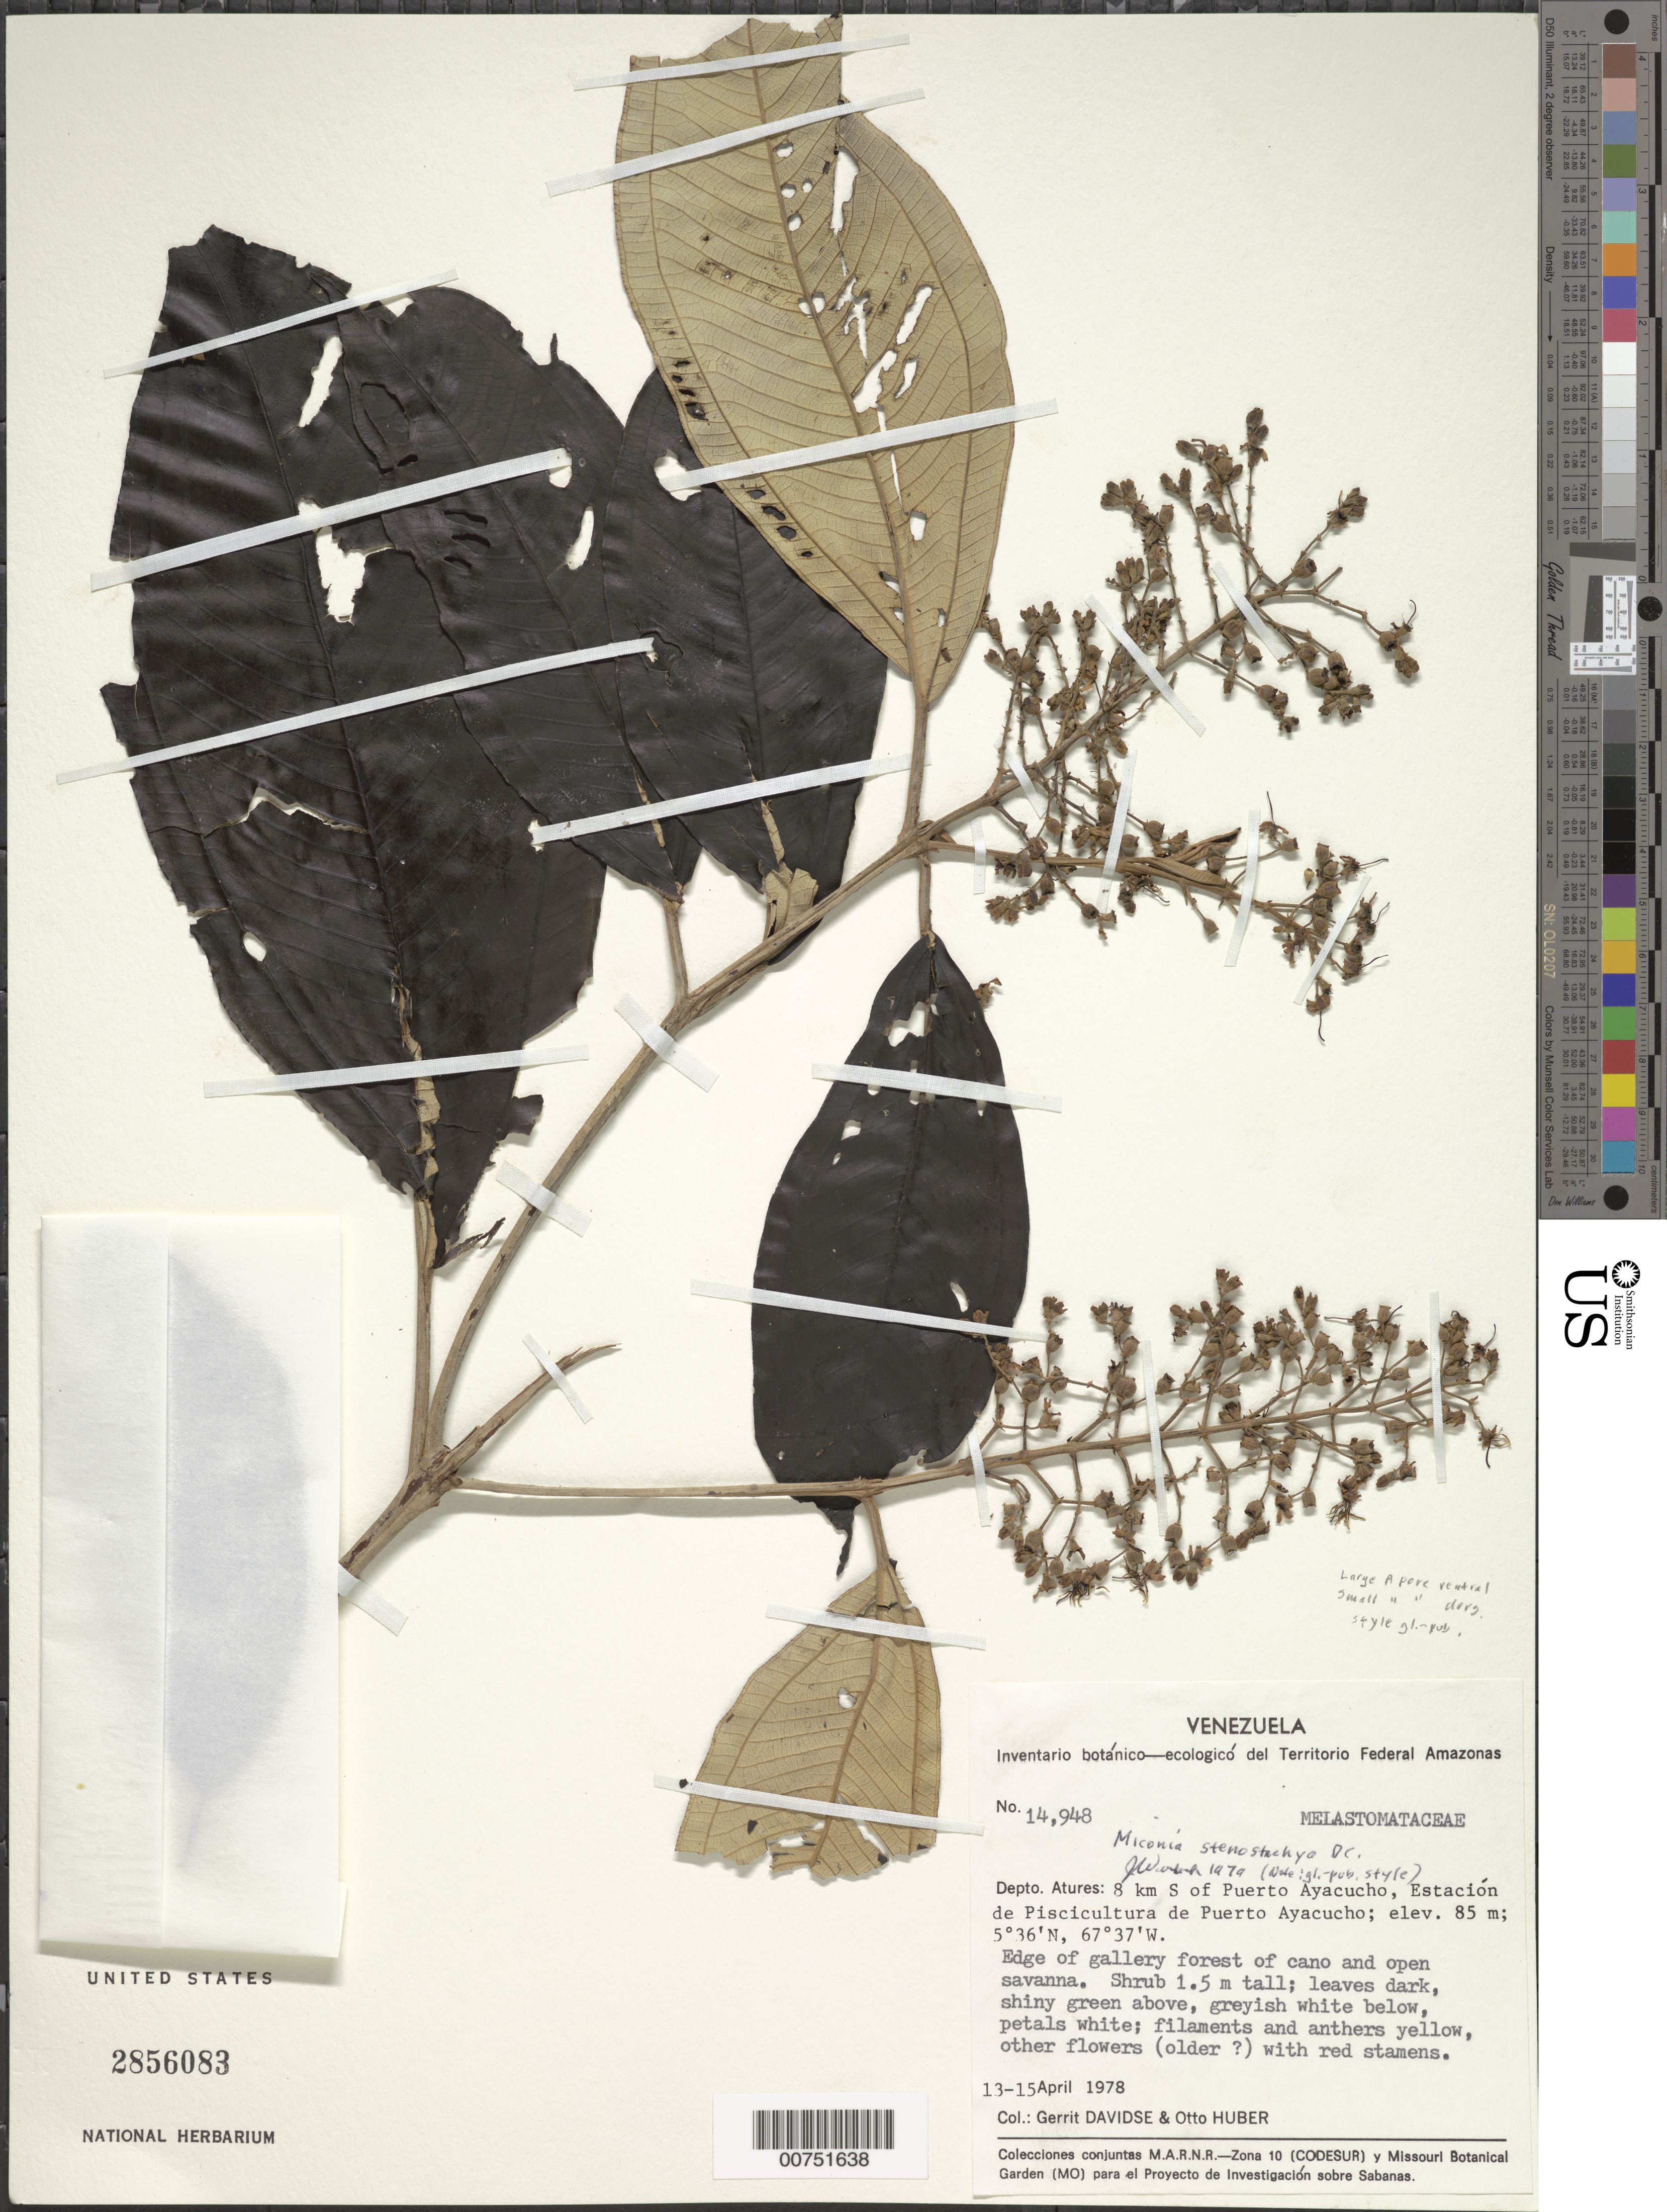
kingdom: Plantae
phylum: Tracheophyta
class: Magnoliopsida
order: Myrtales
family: Melastomataceae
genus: Miconia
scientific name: Miconia stenostachya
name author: DC.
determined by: Wurdack, John J., (US), US (UNITED STATES)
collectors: G. Davidse & O. Huber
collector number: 14948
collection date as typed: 13-Apr-78 to 15-Apr-78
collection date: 1978-04-13/1978-04-15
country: Venezuela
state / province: Amazonas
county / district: Atures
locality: Puerto Ayacucho, 8 km S of, Estación de Piscicultura de Puerto Ayacucho, Río Orinoco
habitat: Edge of gallery forest of cano and open savanna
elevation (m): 85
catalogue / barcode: US 2856083